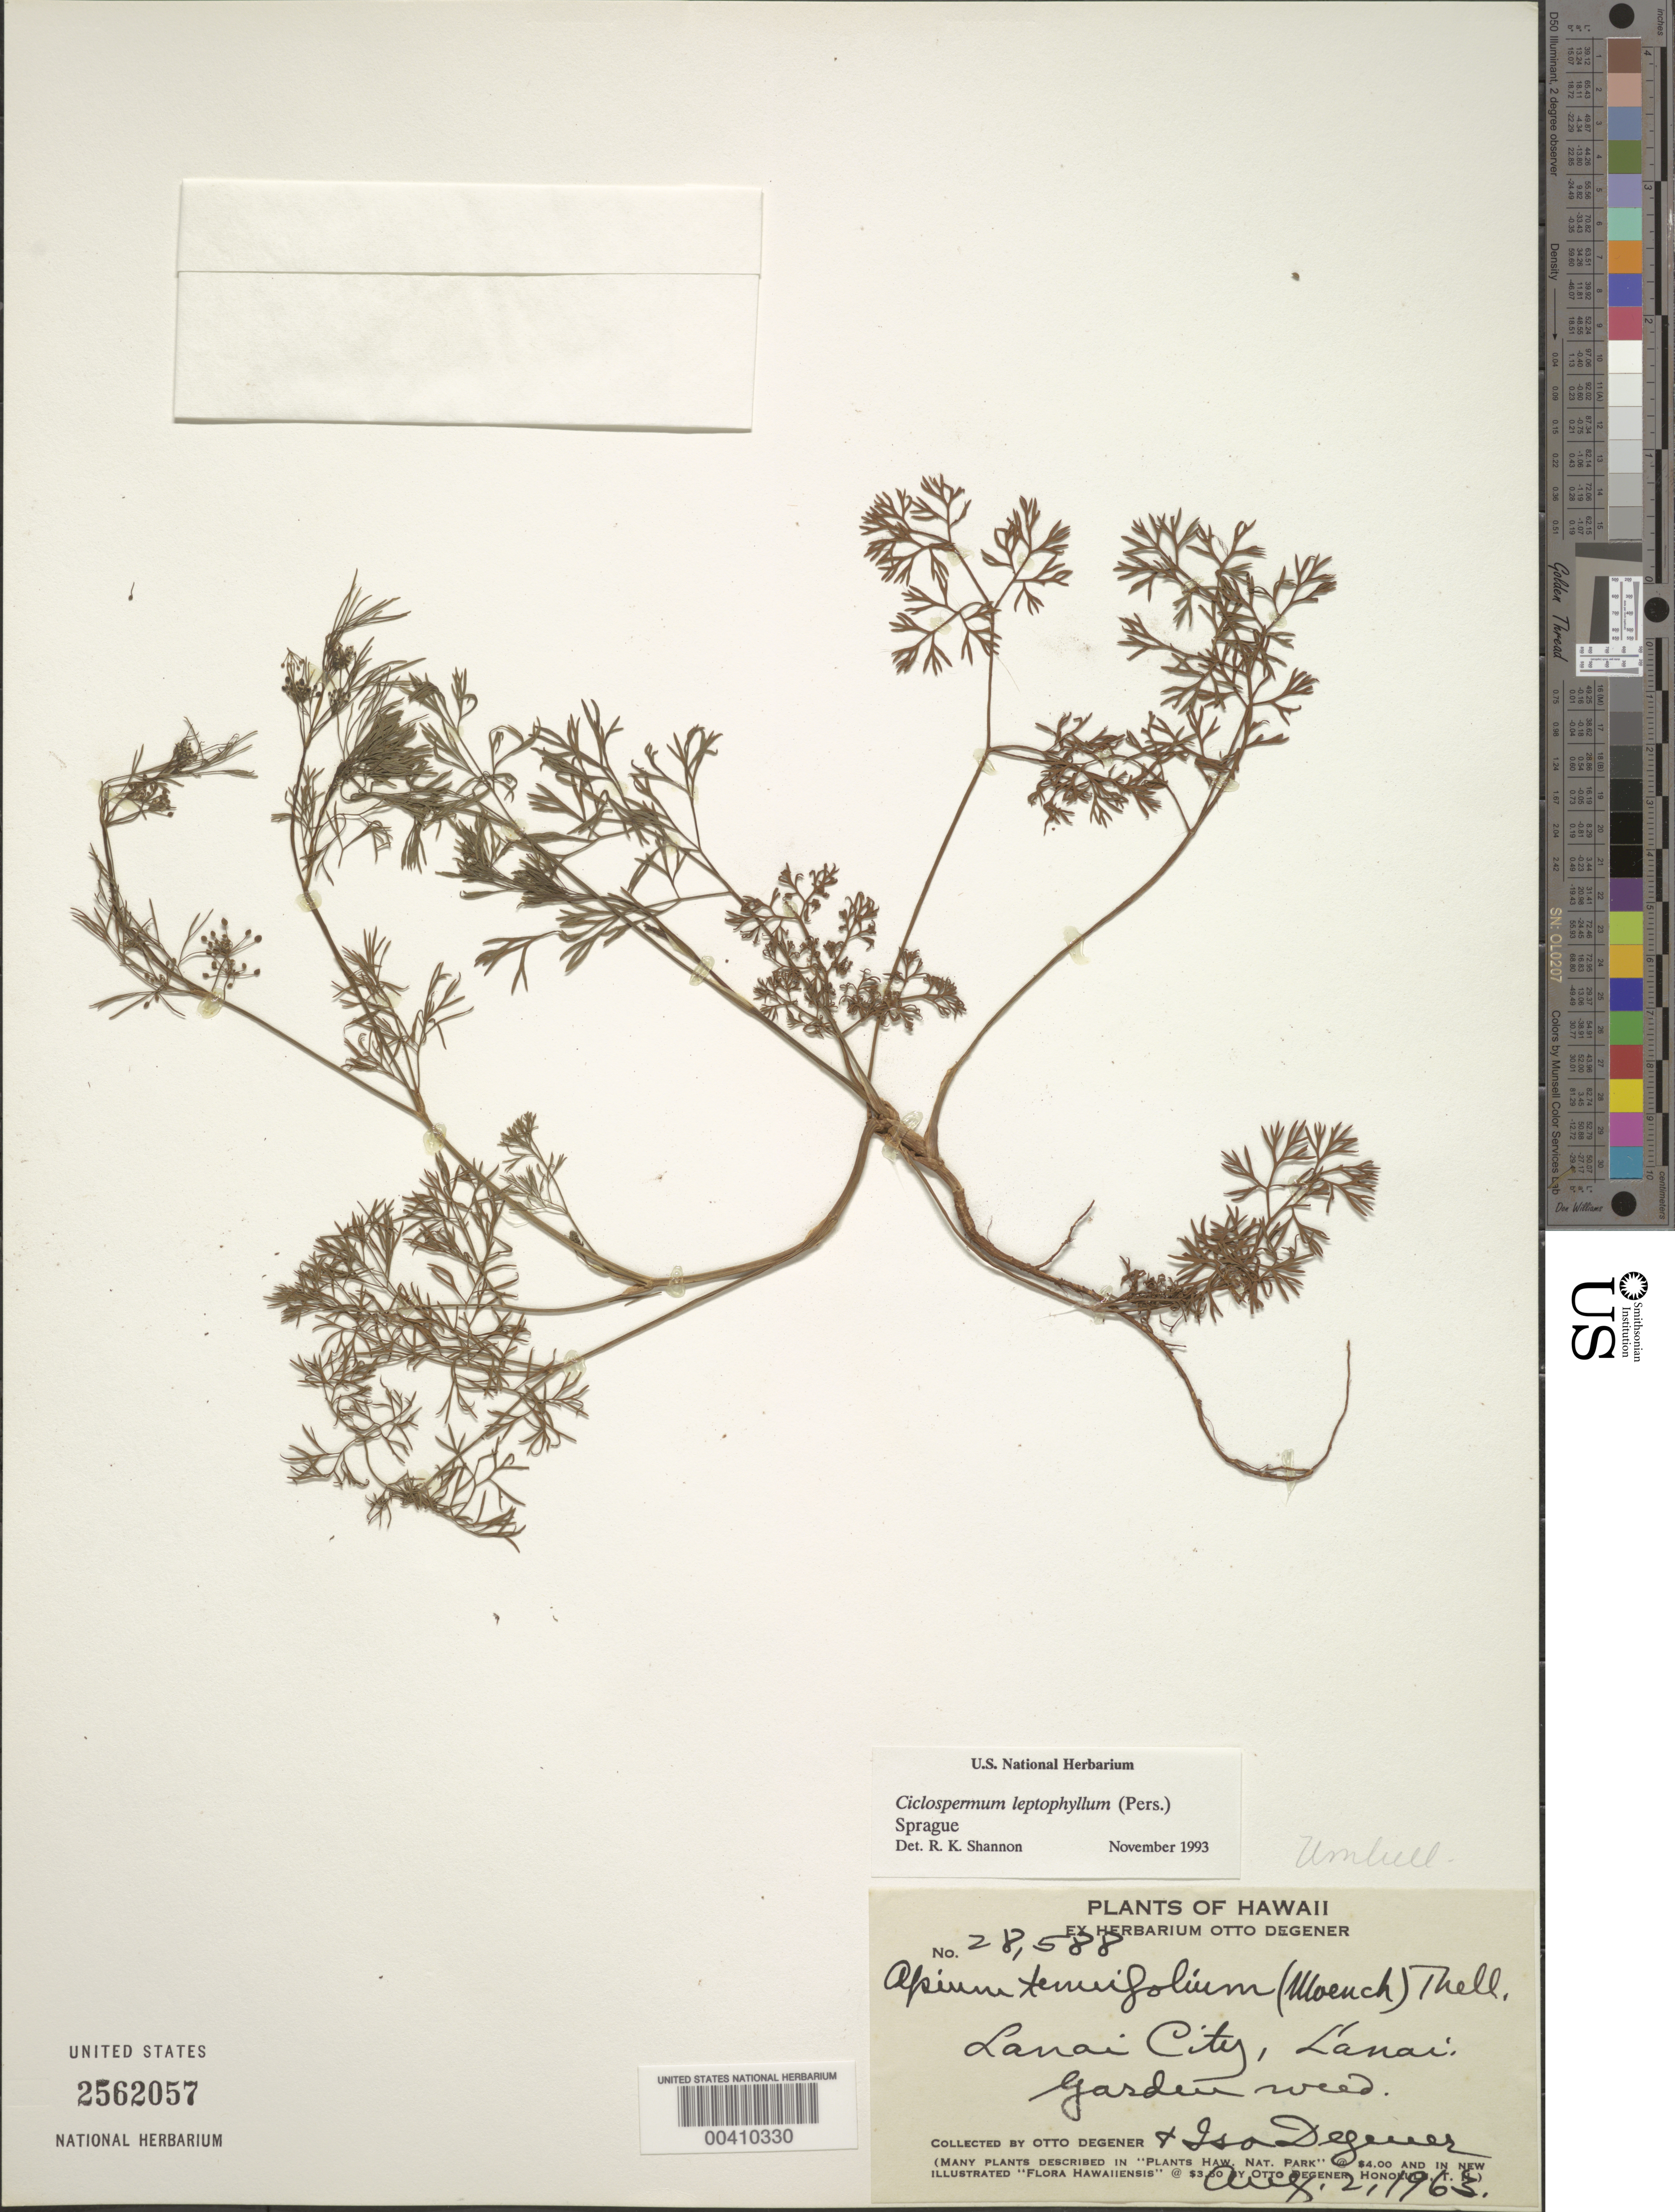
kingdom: Plantae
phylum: Tracheophyta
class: Magnoliopsida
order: Apiales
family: Apiaceae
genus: Cyclospermum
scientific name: Cyclospermum leptophyllum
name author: (Pers.) Sprague ex Britton & P. Wilson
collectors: O. Degener & I. Degener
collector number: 28588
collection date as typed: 2 Aug 1963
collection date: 1963-08-02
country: United States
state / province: Hawaii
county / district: Maui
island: Lana'i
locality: Lanai City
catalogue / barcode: US 2562057